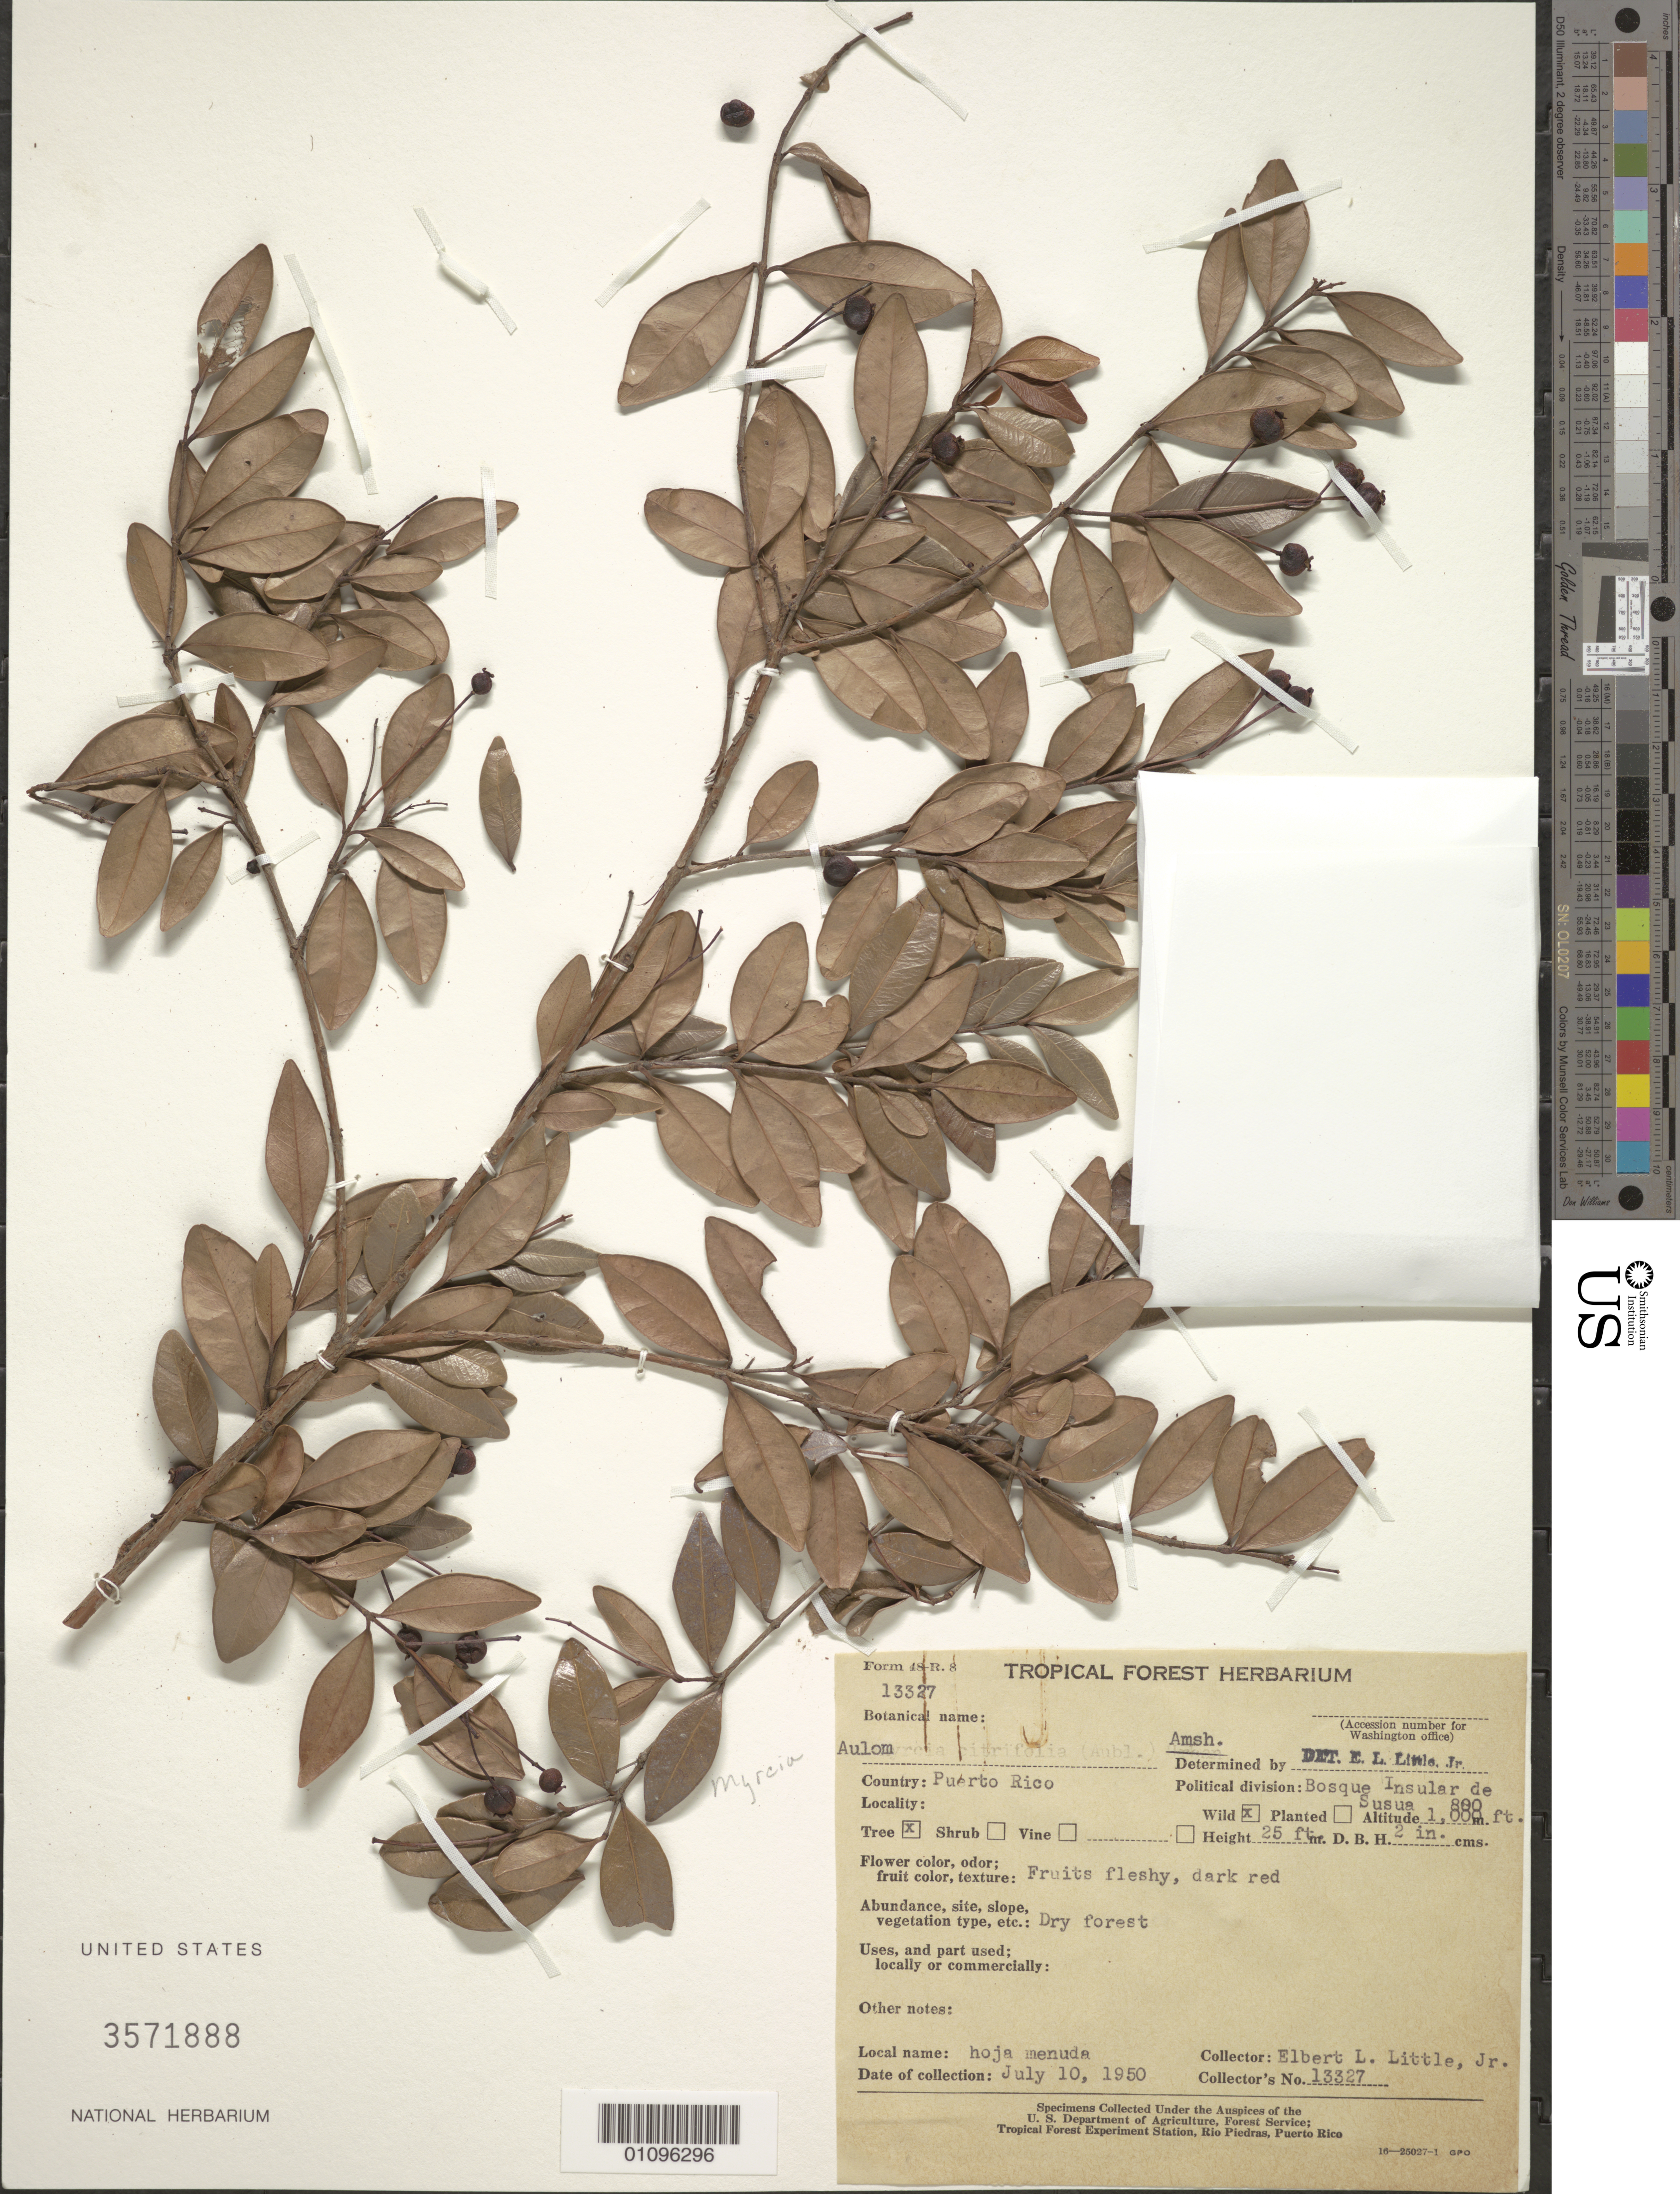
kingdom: Plantae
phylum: Tracheophyta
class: Magnoliopsida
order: Myrtales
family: Myrtaceae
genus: Myrcia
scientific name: Myrcia sp.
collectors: E. L. Little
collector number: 13327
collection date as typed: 10 Jul 1950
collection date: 1950-07-10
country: Puerto Rico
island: Puerto Rico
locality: Bosque Insular de Susúa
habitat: Dry forest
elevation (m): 244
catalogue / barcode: US 3571888